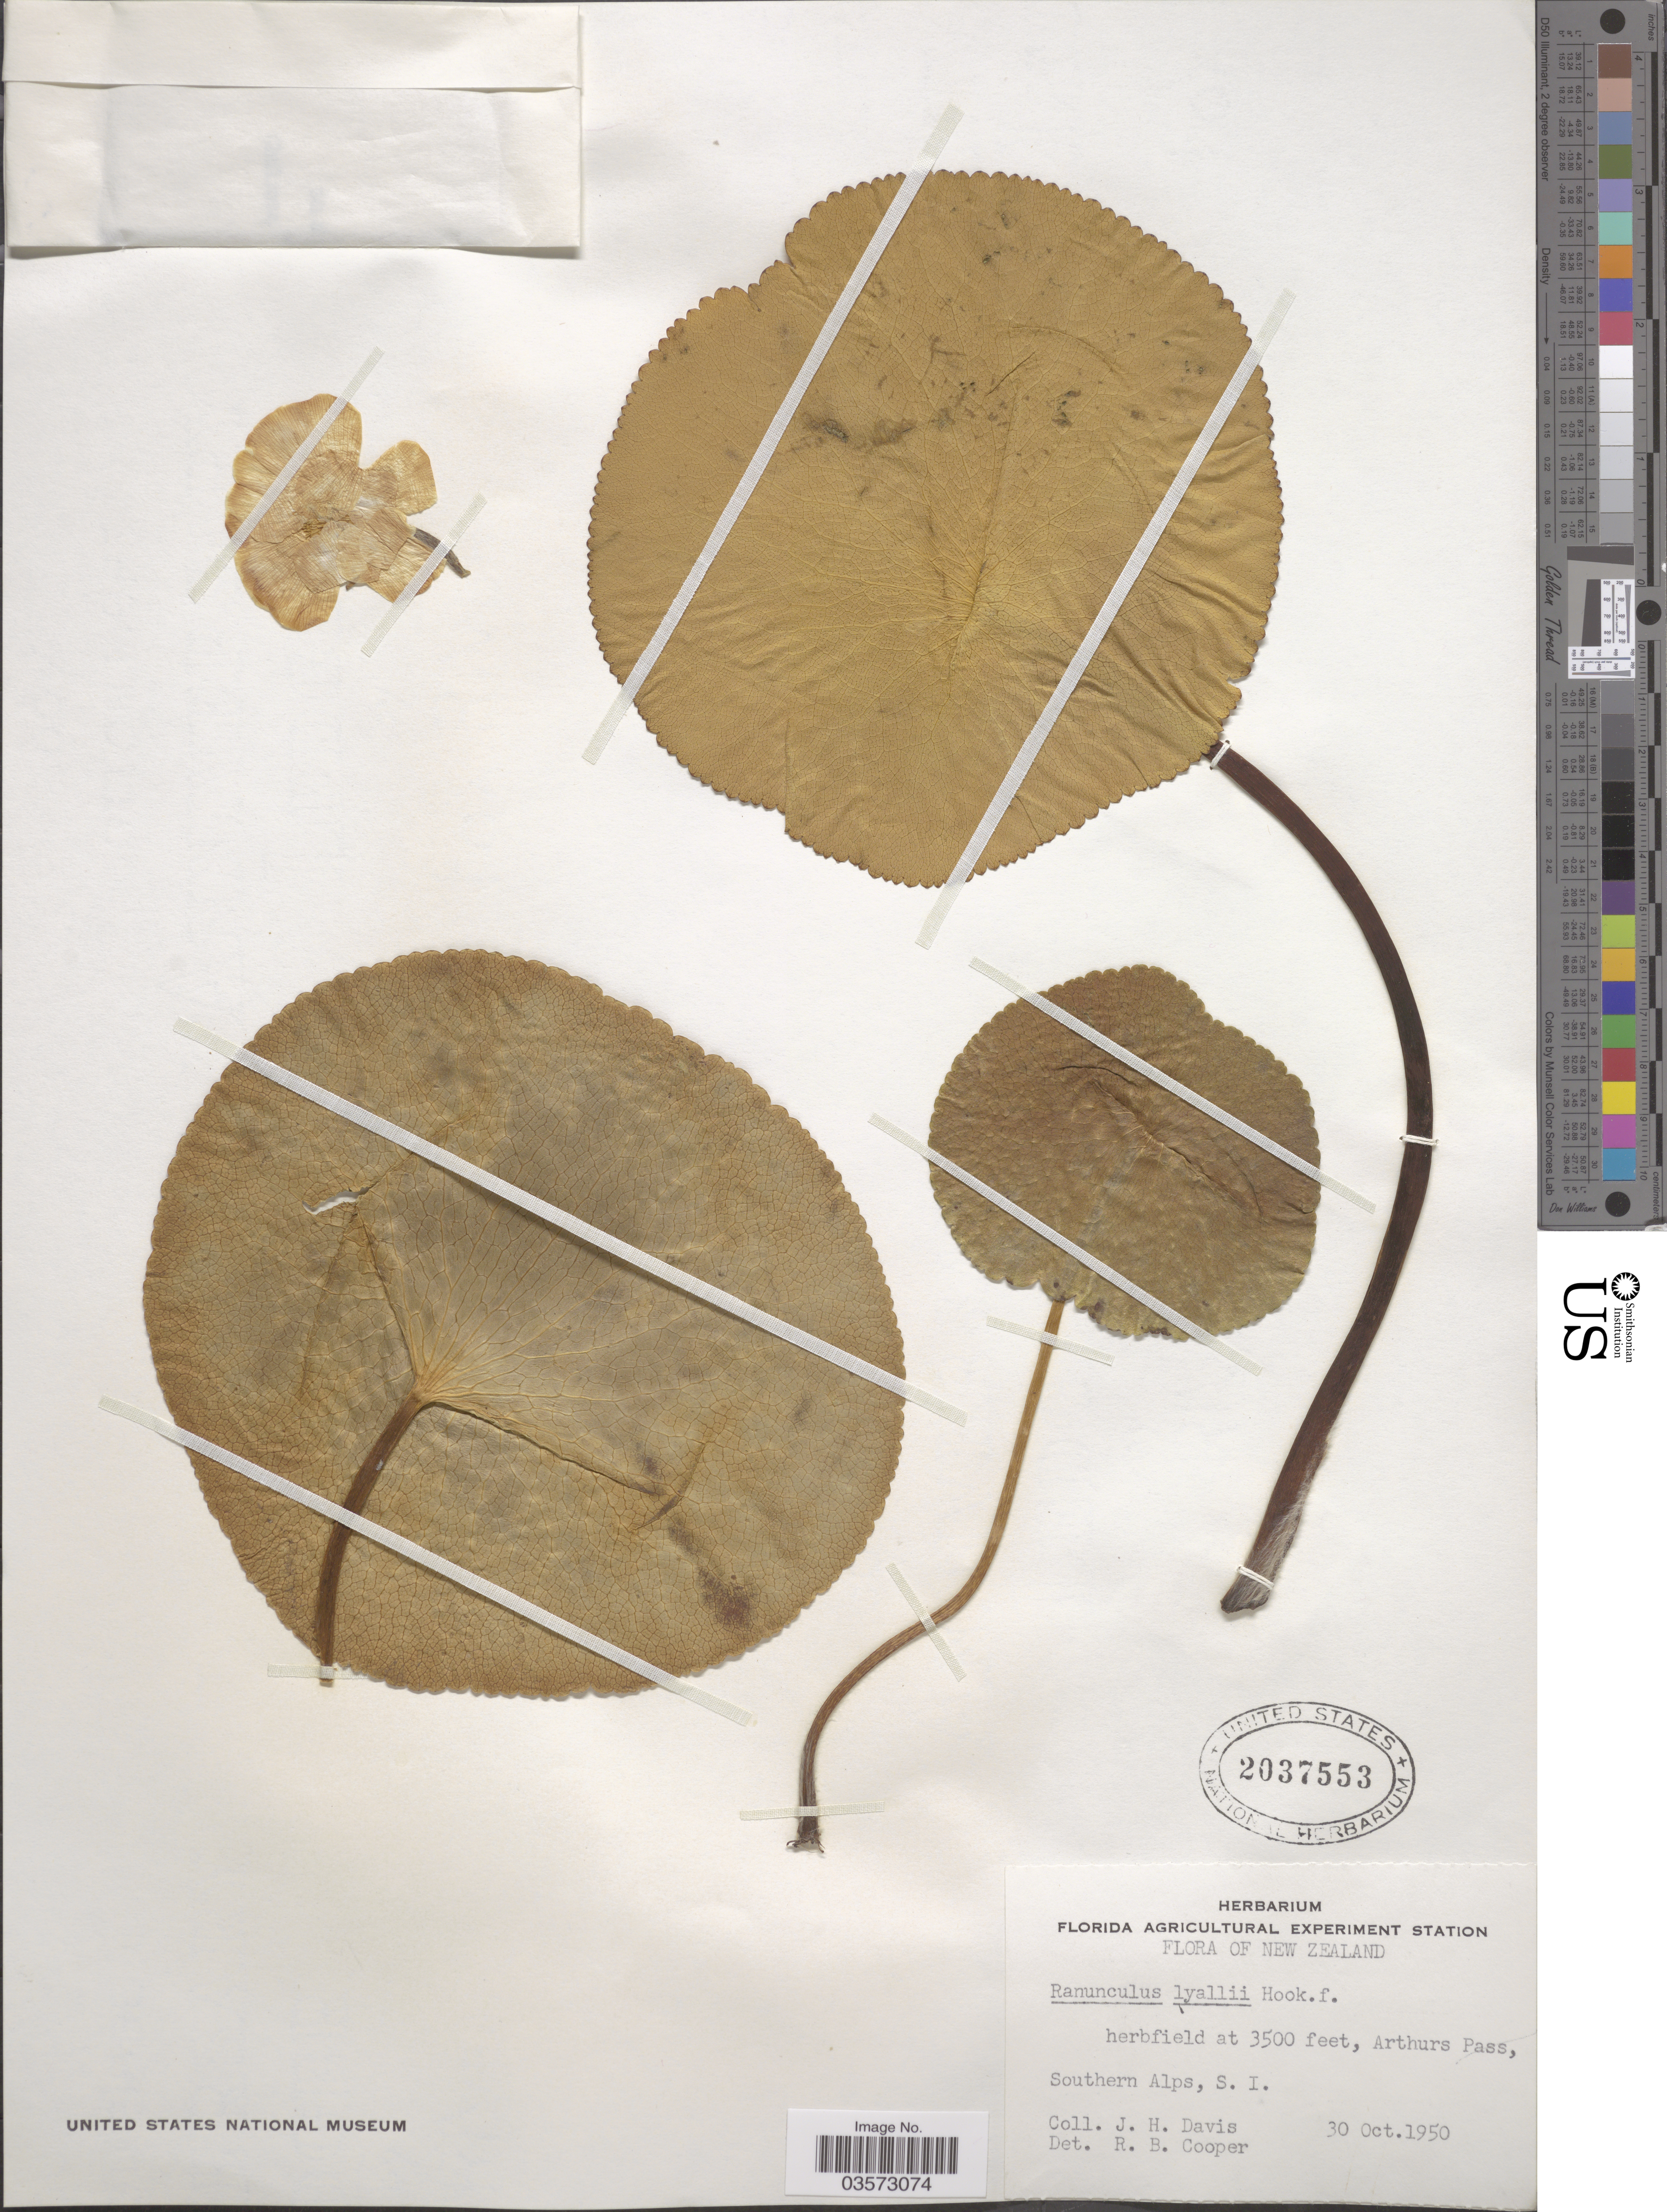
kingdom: Plantae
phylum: Tracheophyta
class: Magnoliopsida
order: Ranunculales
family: Ranunculaceae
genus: Ranunculus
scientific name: Ranunculus lyallii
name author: Hook. f.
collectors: J. Davis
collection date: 1950-10-30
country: New Zealand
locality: Arthurs Pass. Southern Alps, S. I.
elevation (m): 1067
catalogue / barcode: US 2037553